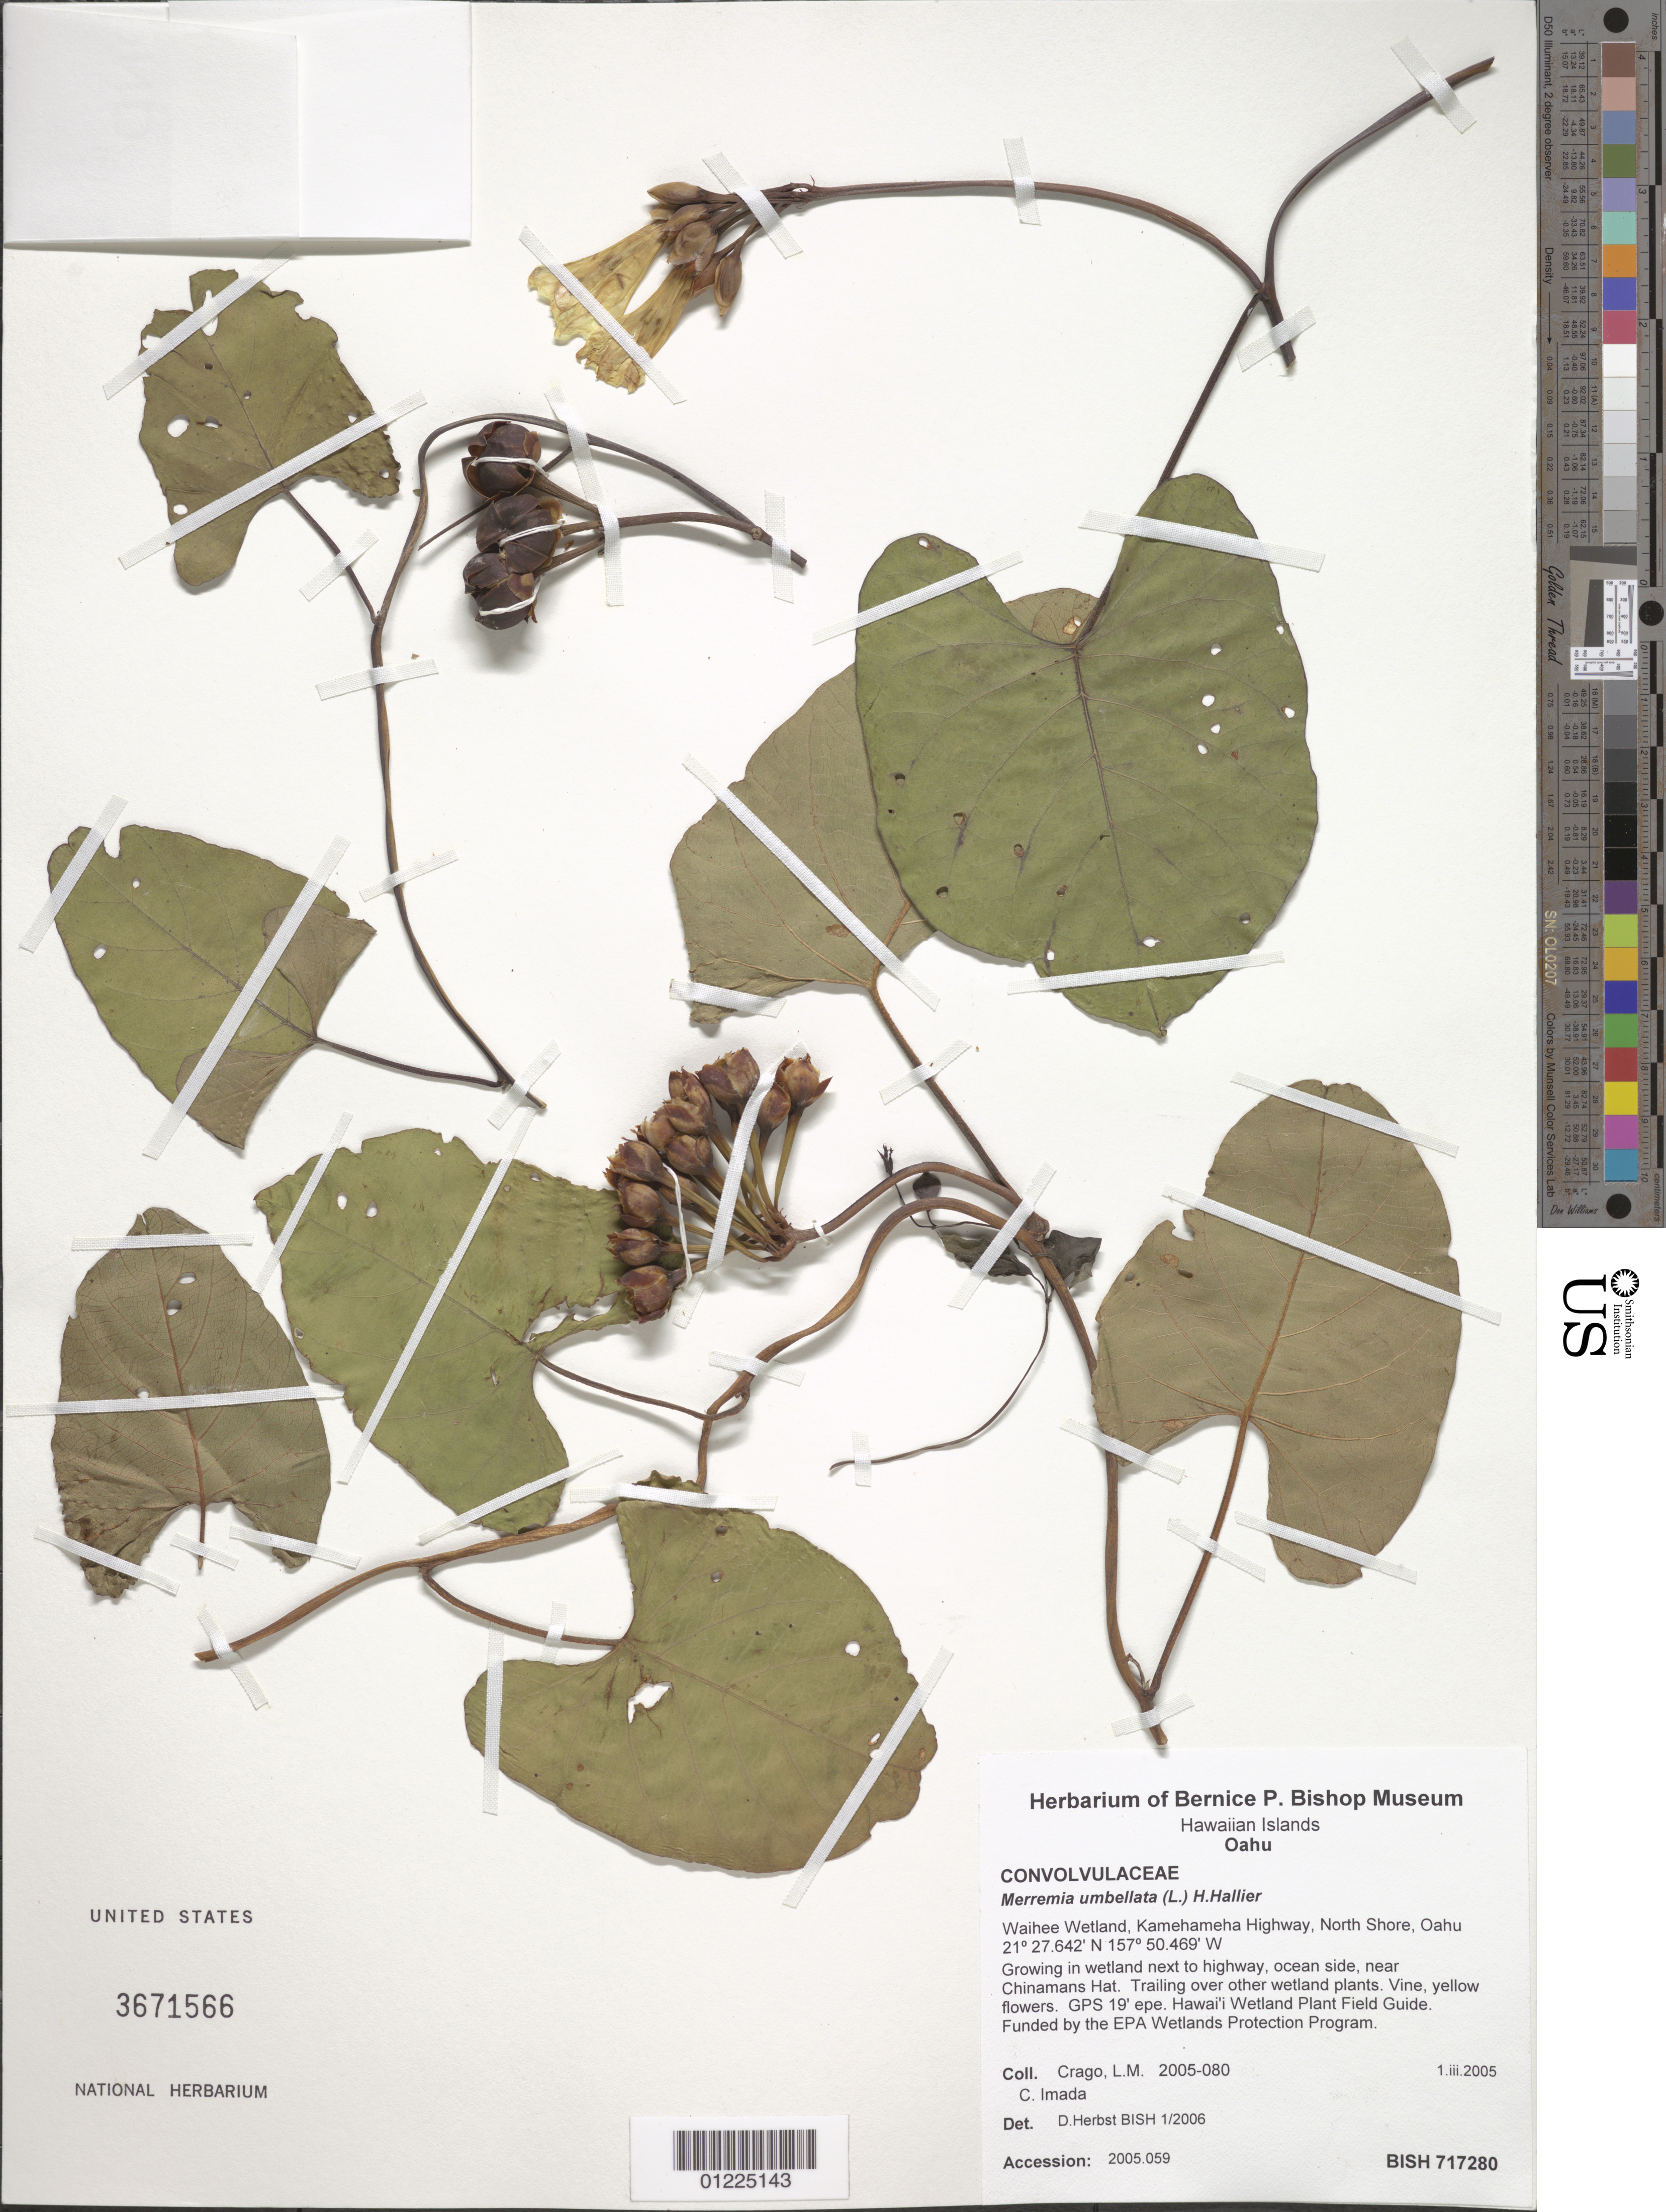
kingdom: Plantae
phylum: Tracheophyta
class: Magnoliopsida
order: Solanales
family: Convolvulaceae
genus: Camonea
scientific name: Camonea umbellata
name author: (L.) A. R. Simões & Staples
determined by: Wagner, W. L., (BOT), Smithsonian Institution - National Museum of Natural History (UNITED STATES)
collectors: L. Crago & C. Imada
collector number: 2005-080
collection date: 2005-03-01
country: United States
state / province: Hawaii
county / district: Honolulu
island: Oahu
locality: Waihee Wetland, Kamehameha Highway, North Shore.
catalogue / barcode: US 3671566